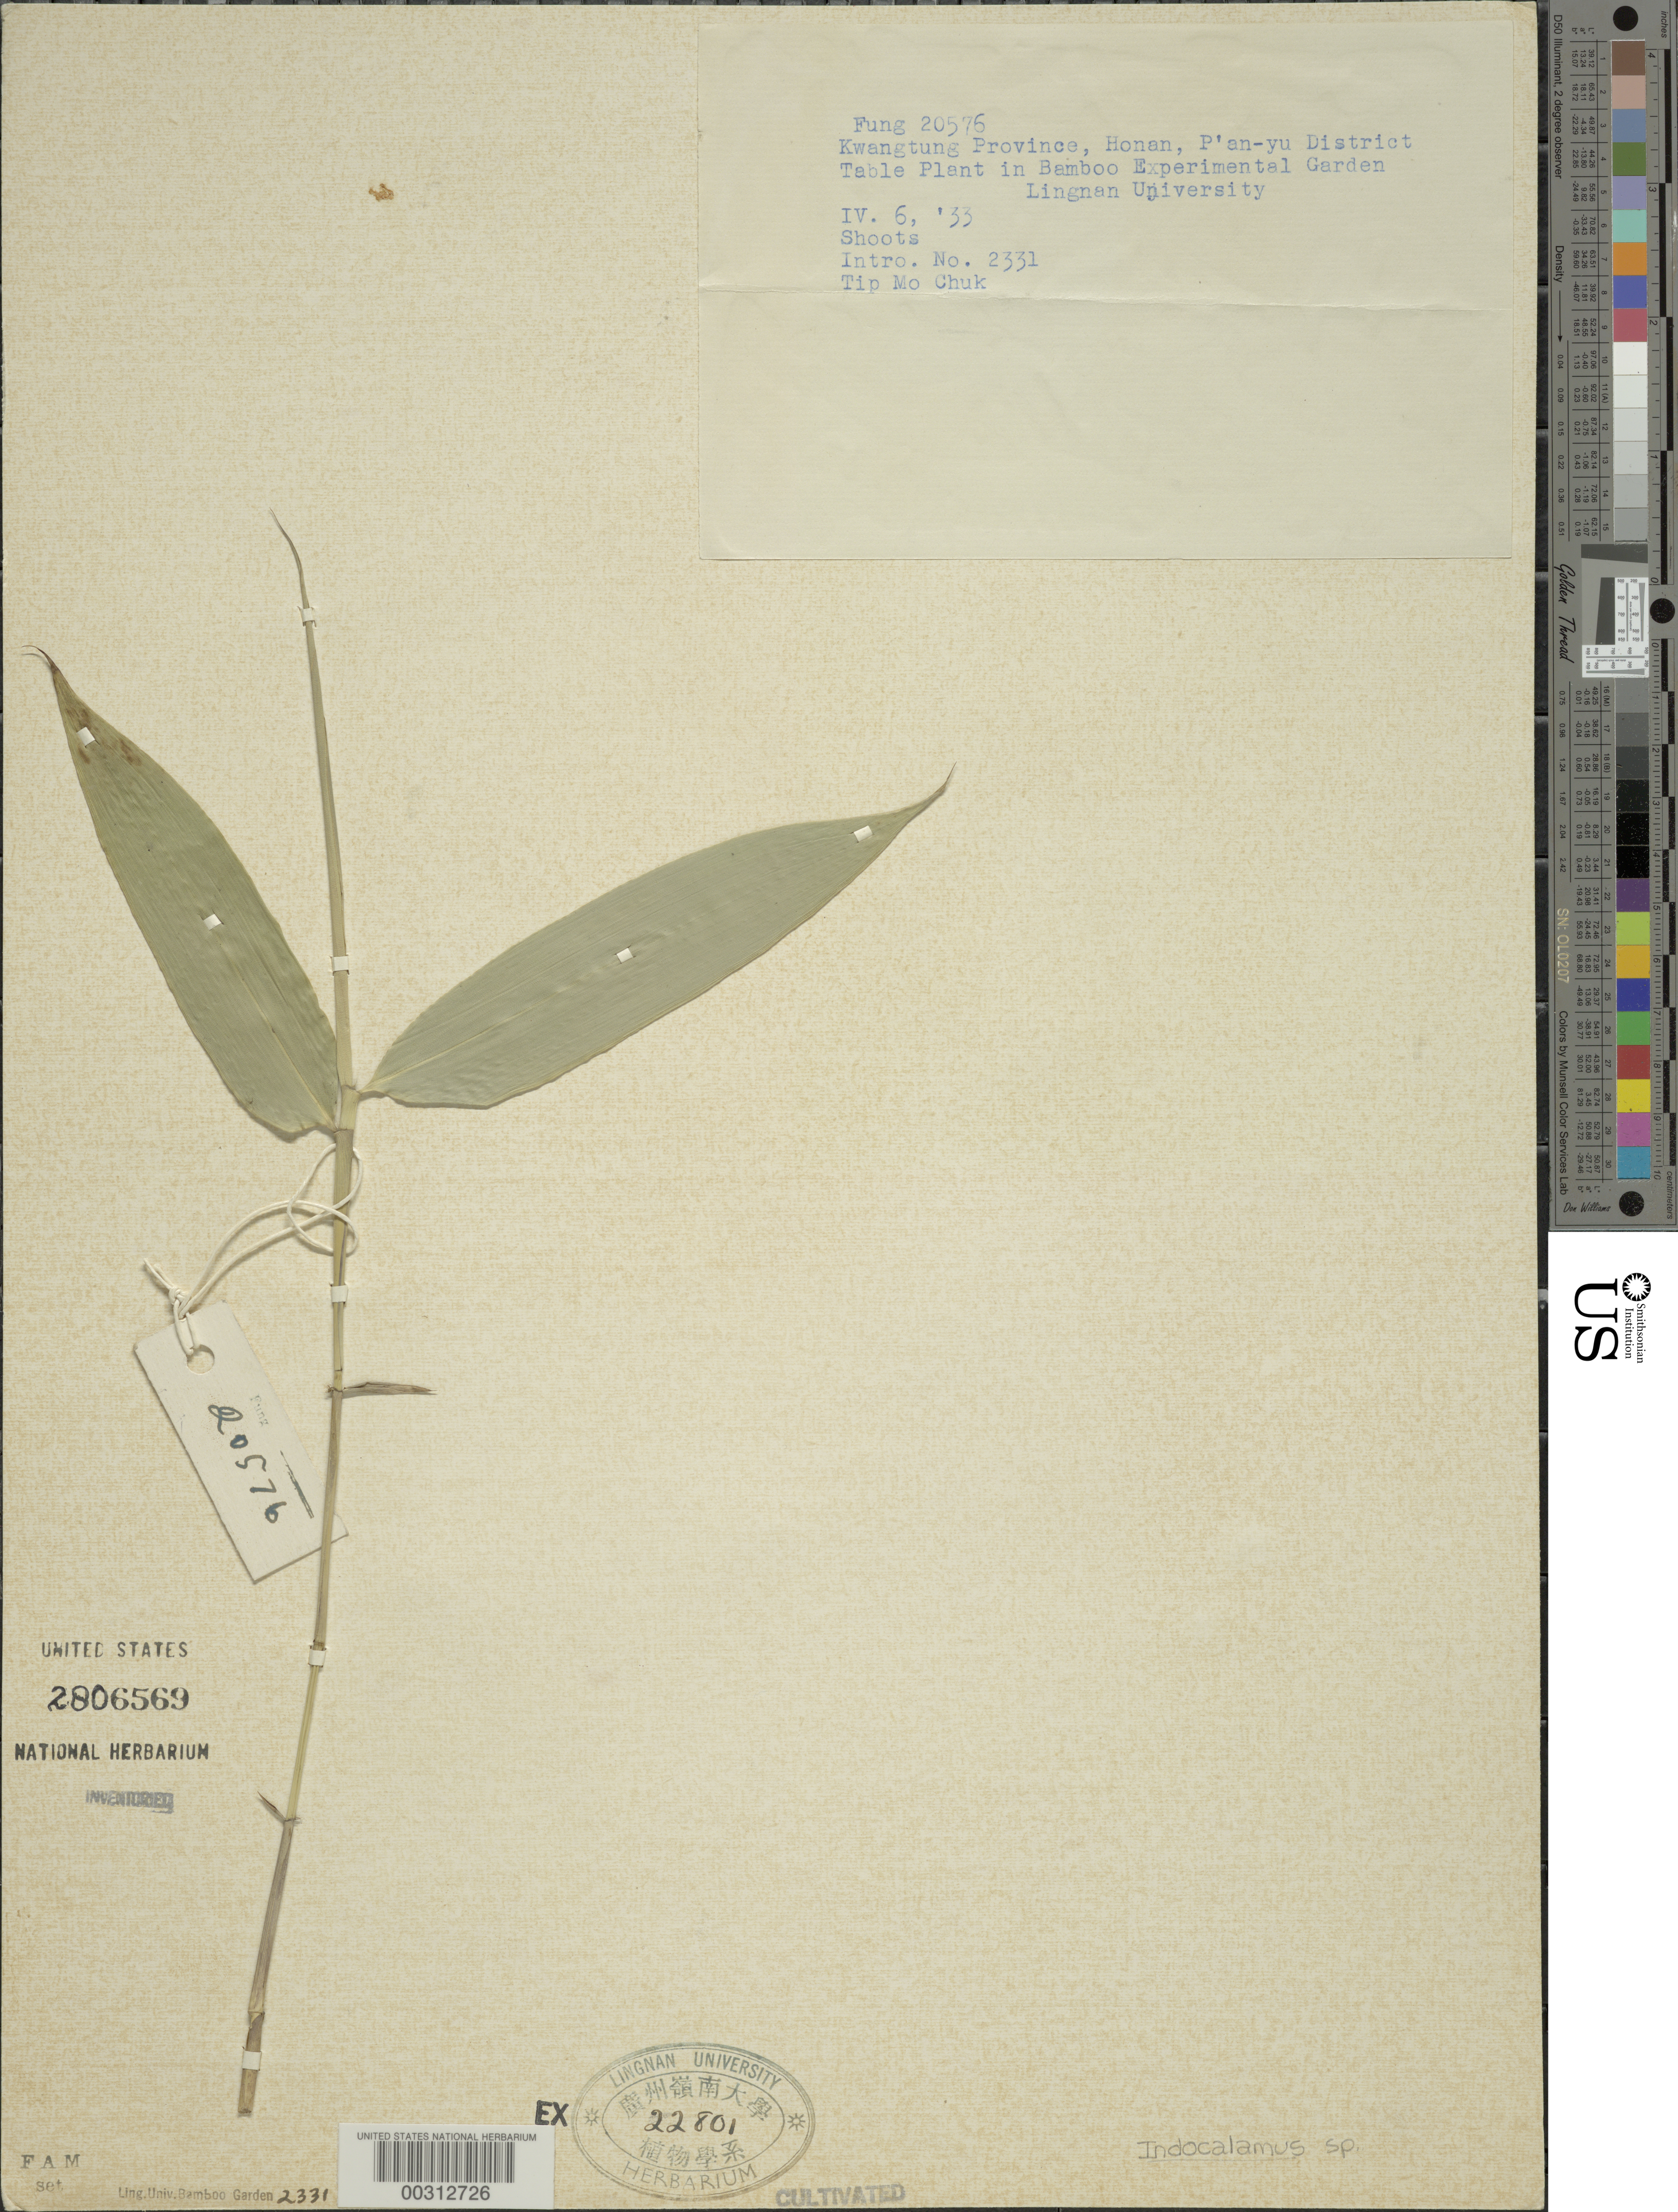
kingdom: Plantae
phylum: Tracheophyta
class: Liliopsida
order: Poales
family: Poaceae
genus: Indocalamus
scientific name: Indocalamus sp.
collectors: H. L. Fung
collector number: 20576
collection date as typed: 06 Apr 1933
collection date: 1933-04-06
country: China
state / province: Guangdong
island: Honam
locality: Lingnan univ. bg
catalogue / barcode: US 2806569